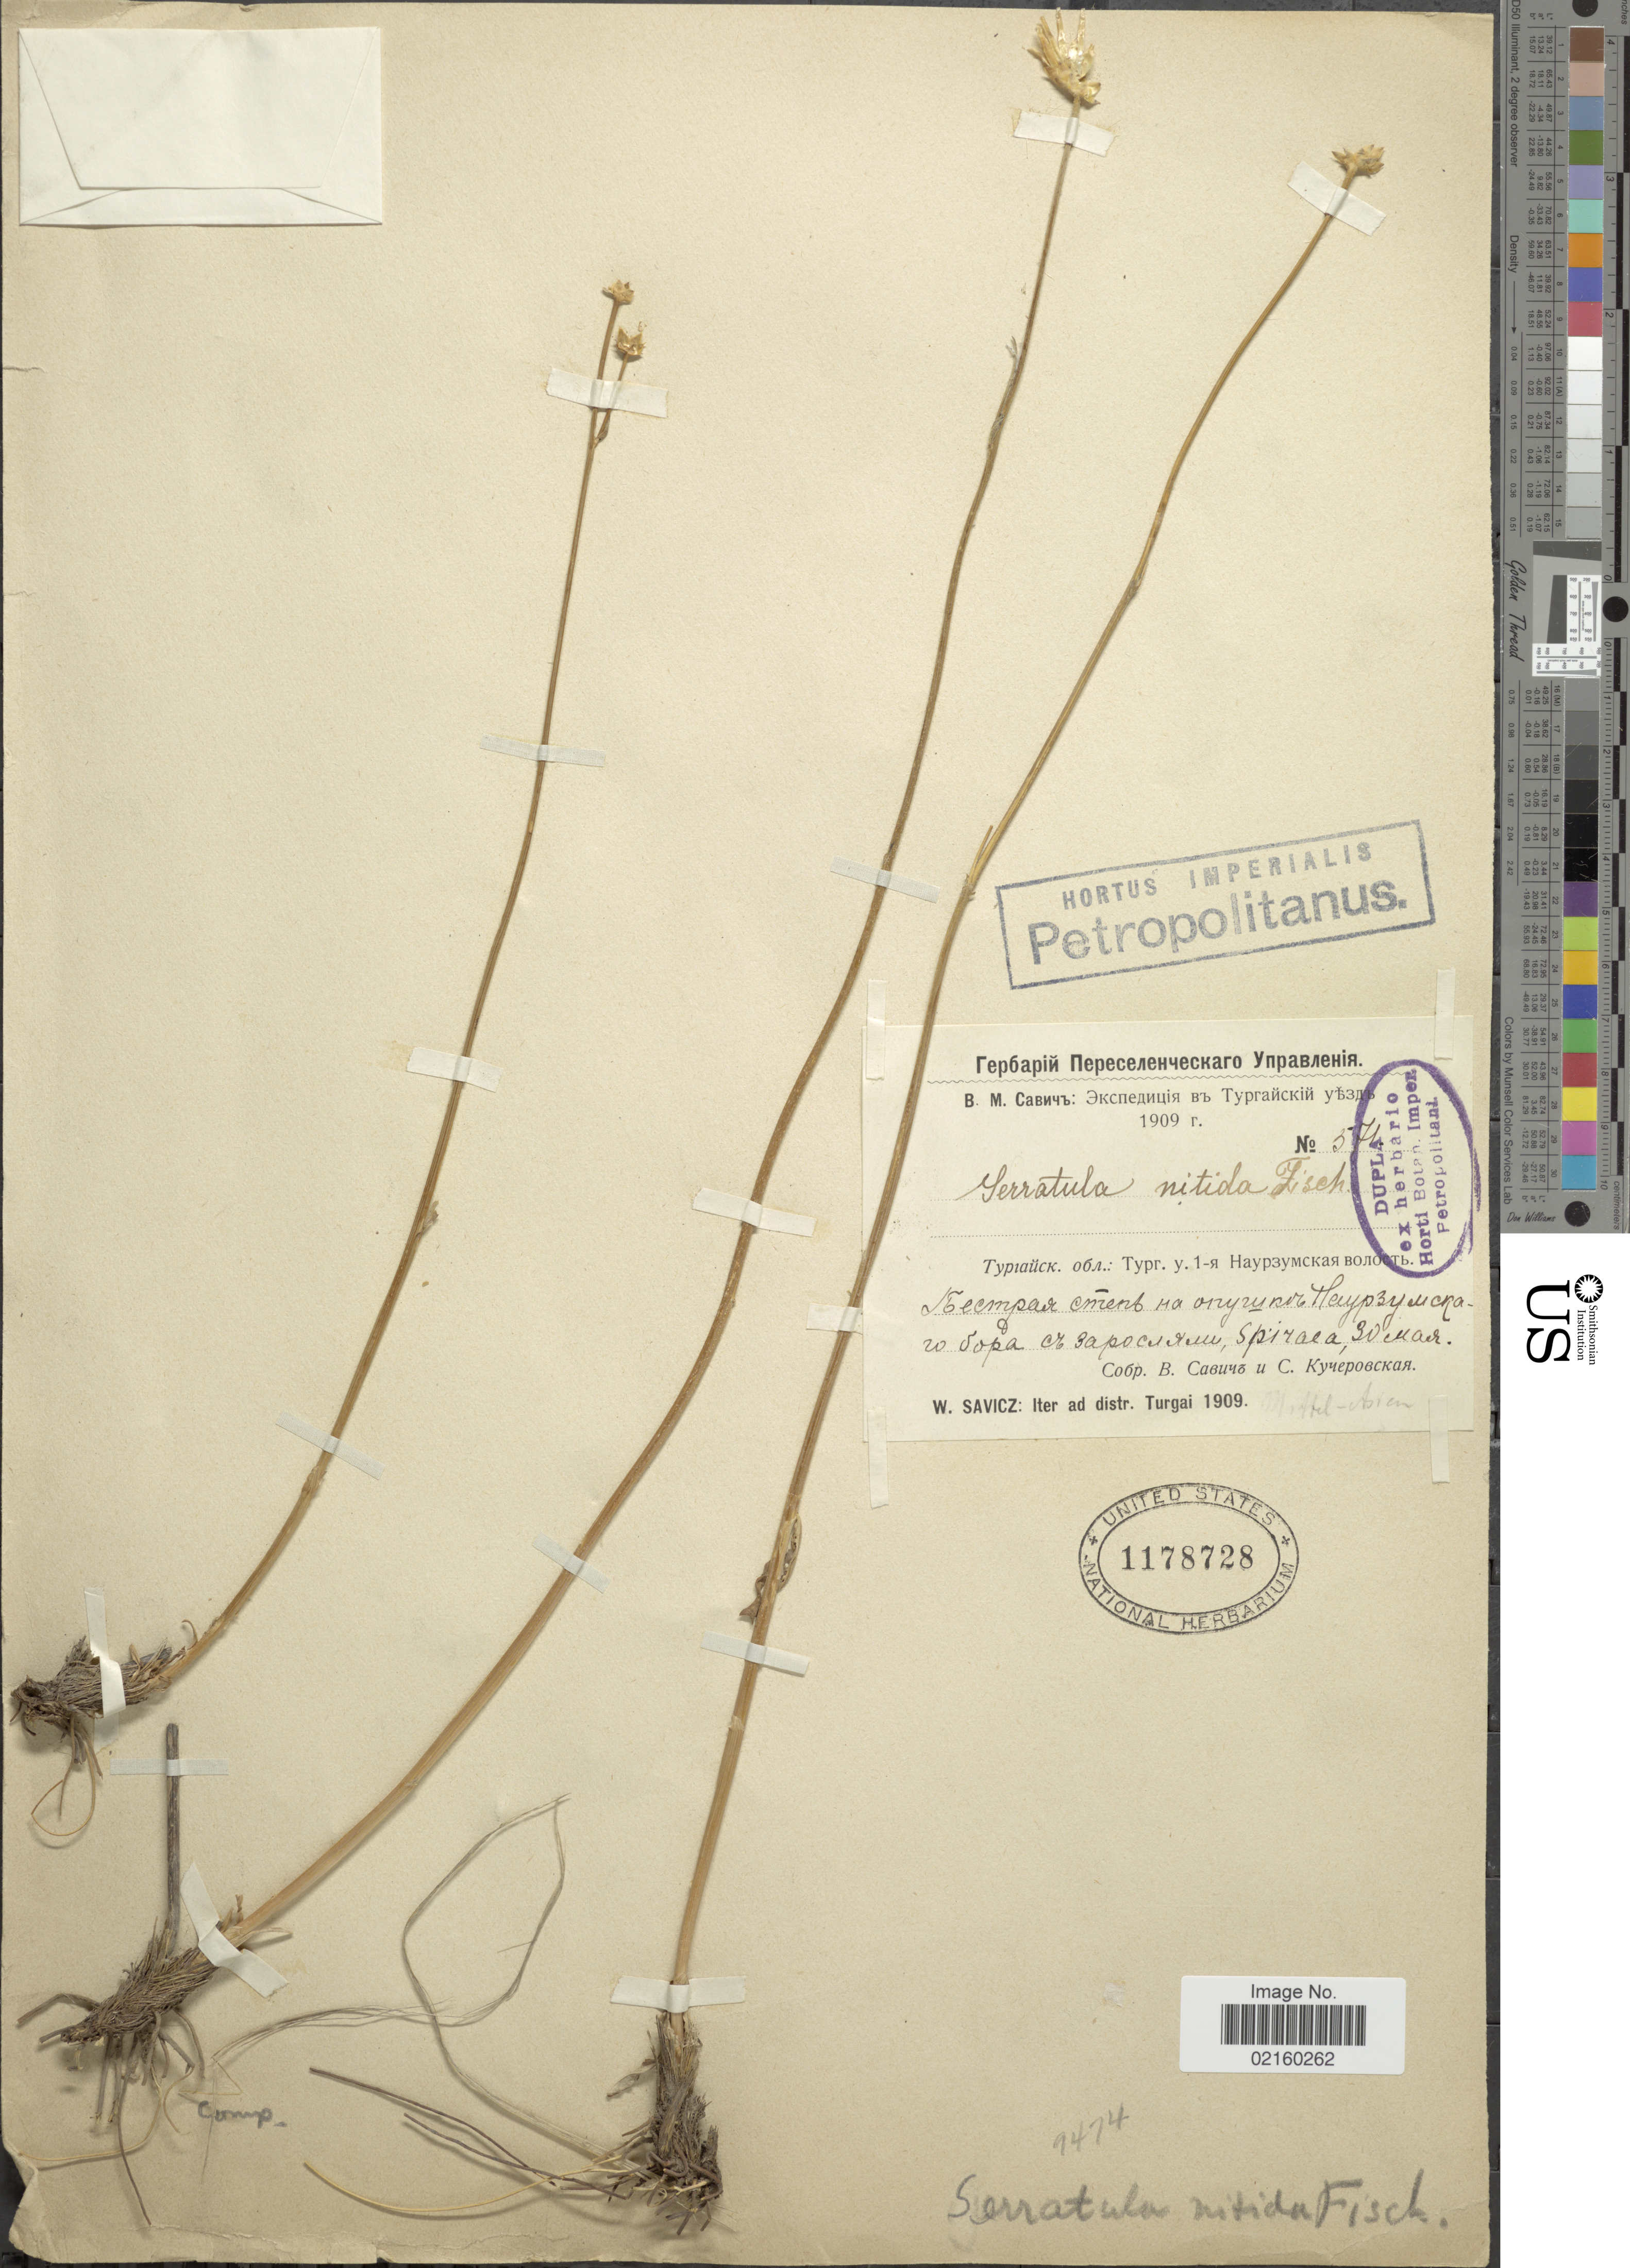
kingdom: Plantae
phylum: Tracheophyta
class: Magnoliopsida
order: Asterales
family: Asteraceae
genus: Klasea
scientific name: Klasea cardunculus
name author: (L.) Holub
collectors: W. Savicz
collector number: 571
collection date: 1909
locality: Distr. Turgai, [Foreign script]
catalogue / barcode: US 1178728